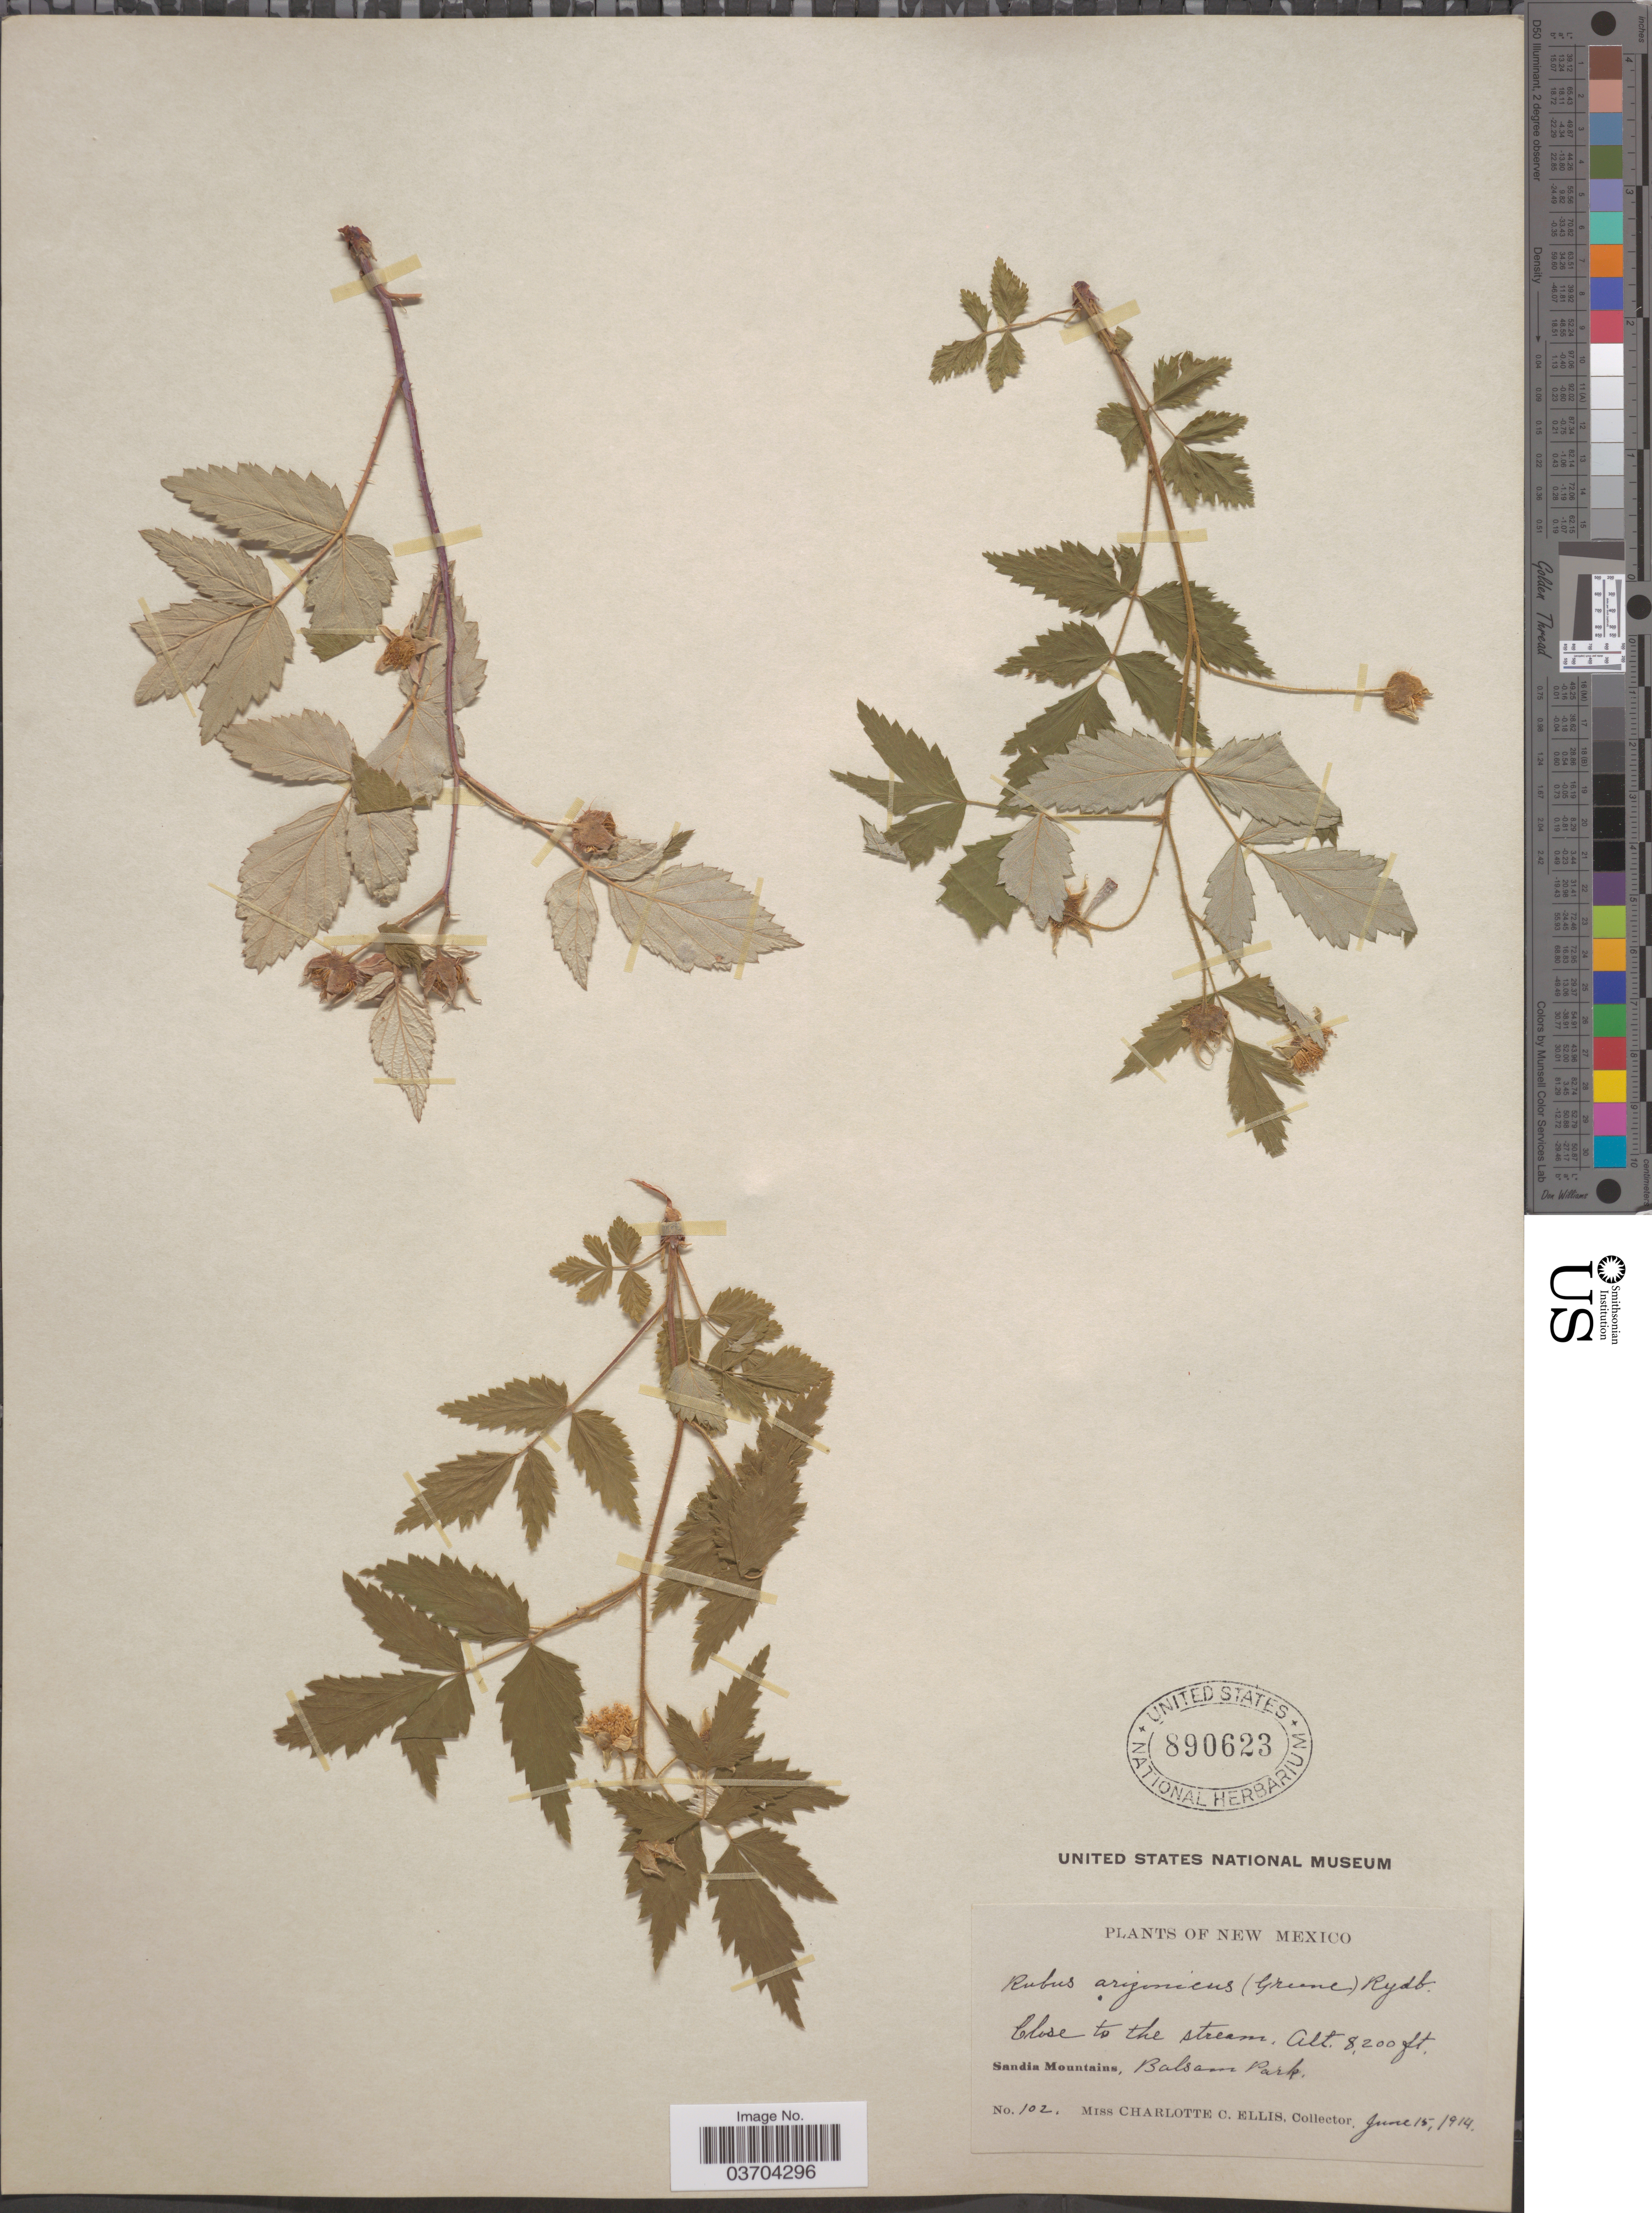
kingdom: Plantae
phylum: Tracheophyta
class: Magnoliopsida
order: Rosales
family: Rosaceae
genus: Rubus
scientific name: Rubus arizonicus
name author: (Greene) Rydb.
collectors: C. C. Ellis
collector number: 102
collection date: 1914-06-15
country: United States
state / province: New Mexico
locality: Close to the stream. Sandia Mountains, Balsam Park.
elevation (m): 2499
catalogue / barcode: US 890623